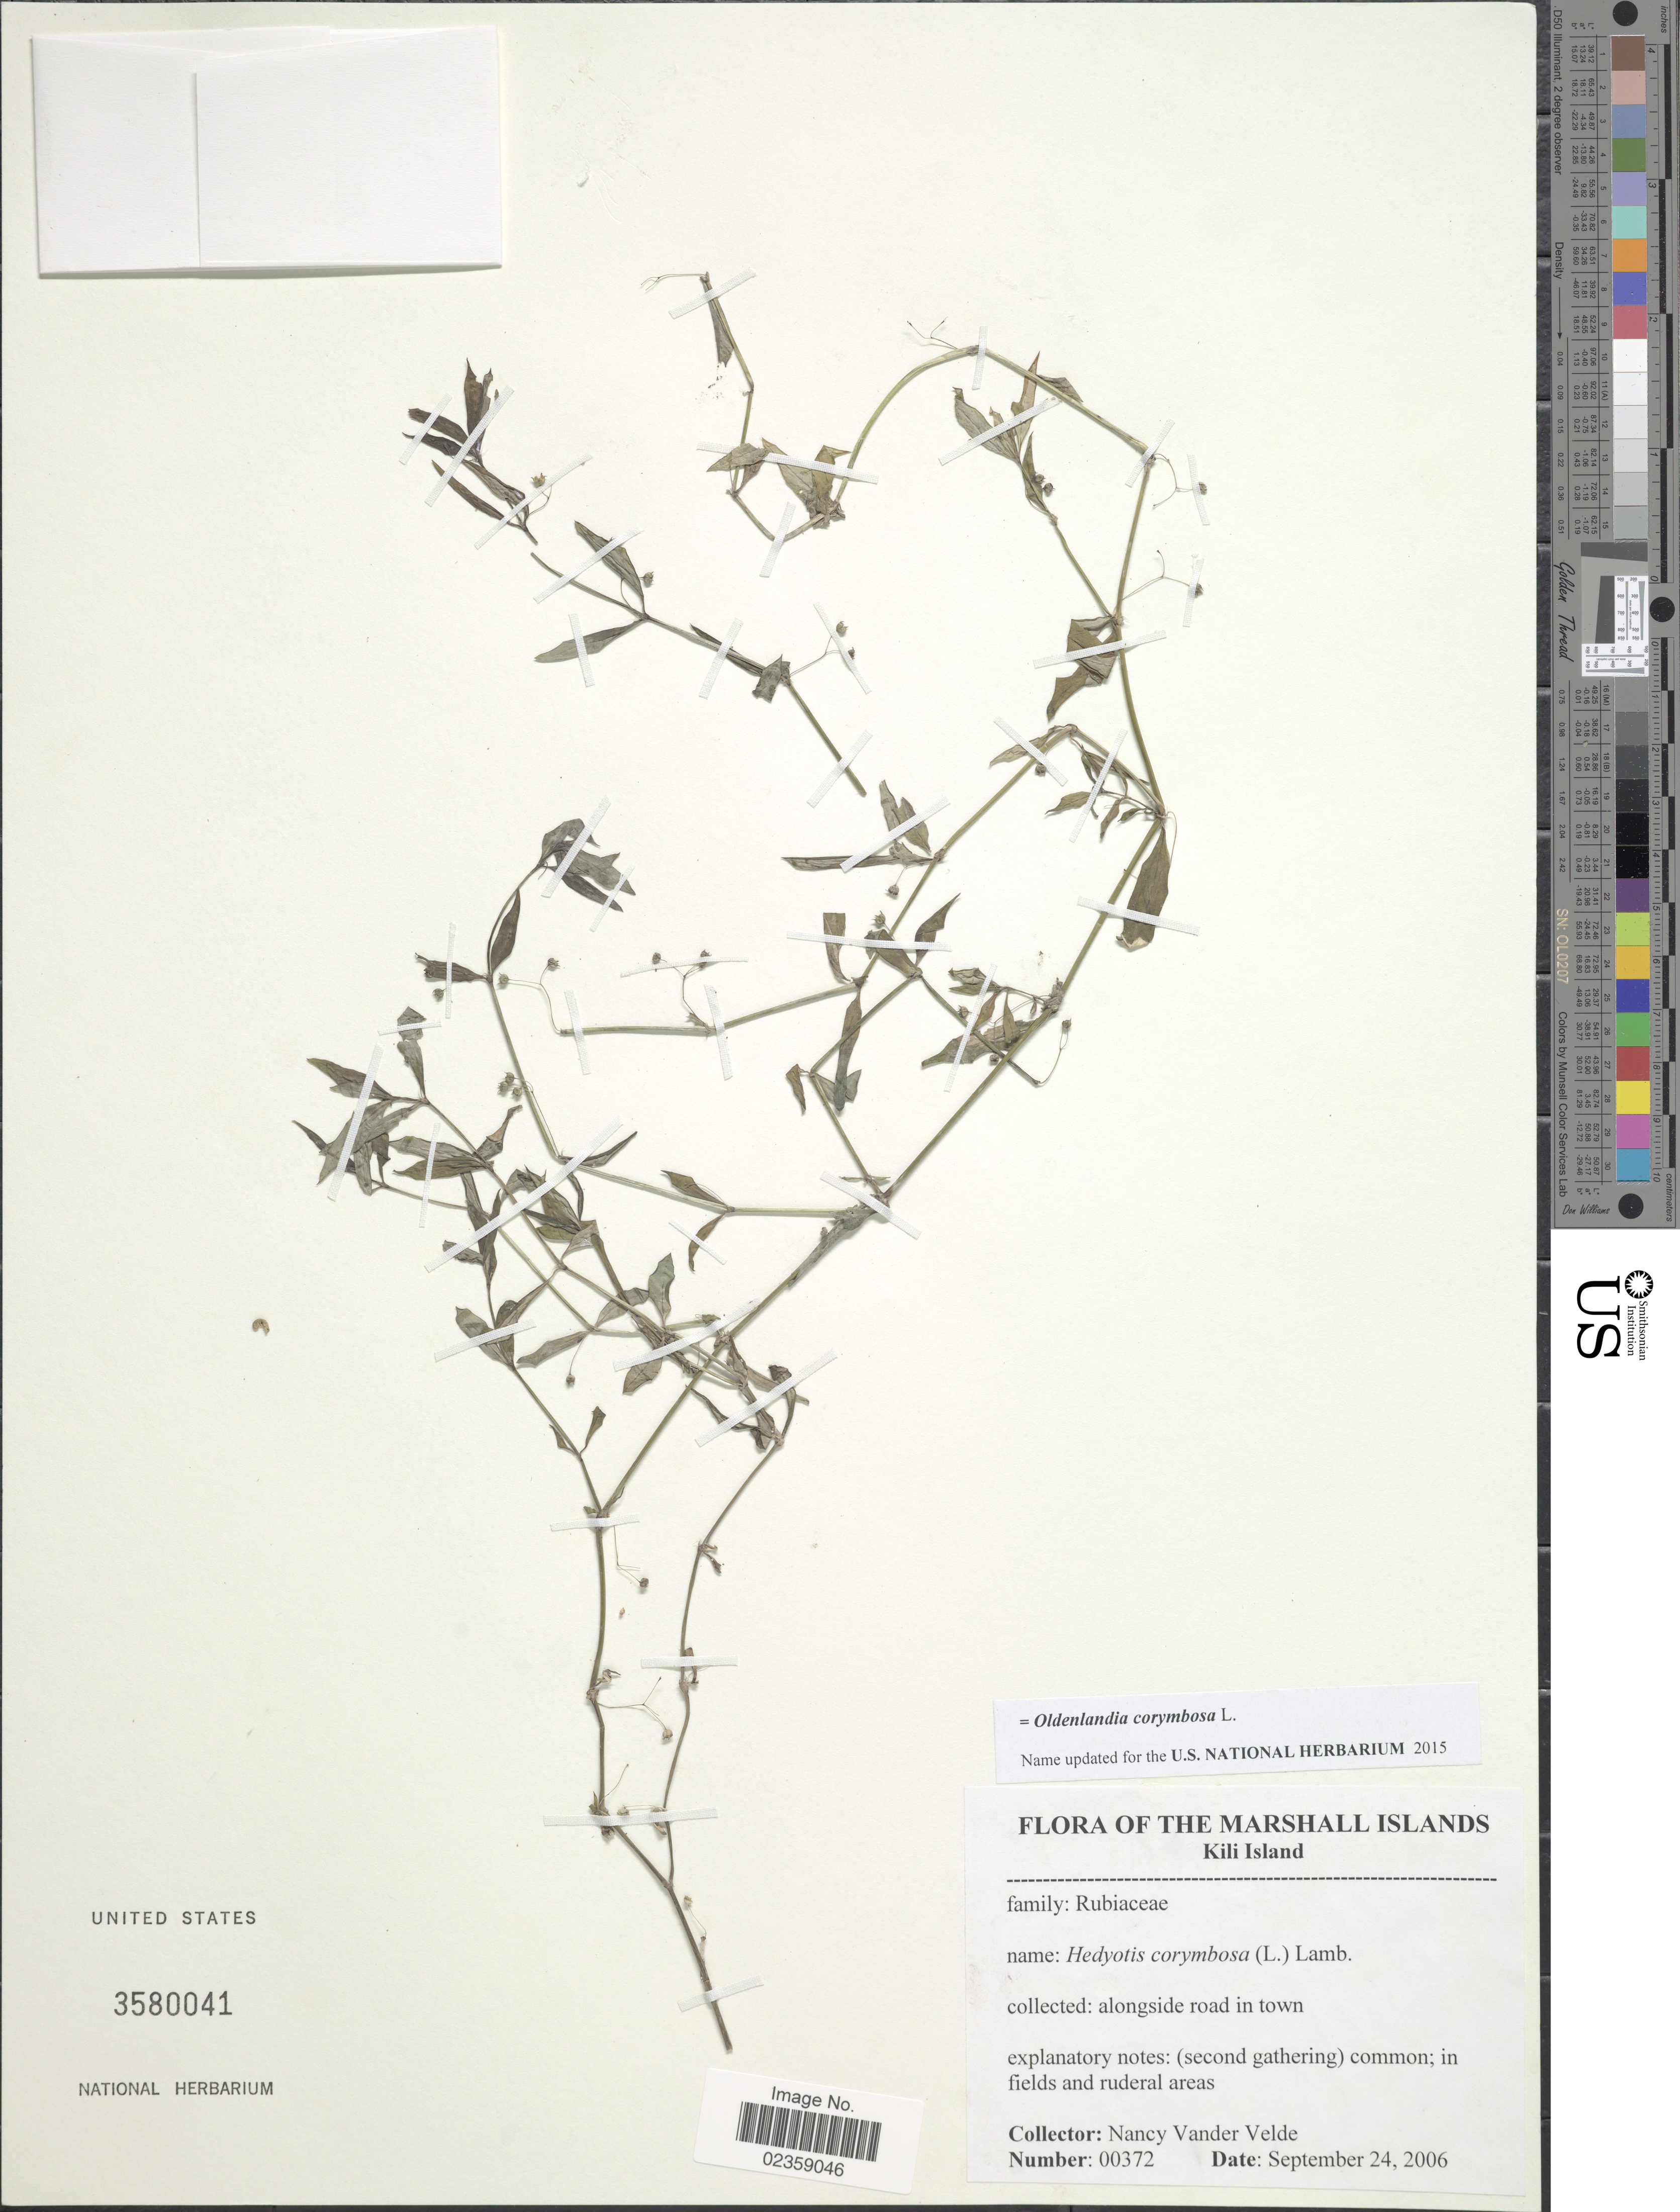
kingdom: Plantae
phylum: Tracheophyta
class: Magnoliopsida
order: Gentianales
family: Rubiaceae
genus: Oldenlandia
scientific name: Oldenlandia corymbosa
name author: L.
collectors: N. Vander Velde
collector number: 00372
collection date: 2006-09-24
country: Marshall Islands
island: Kili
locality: Kili Island. Alongside road in town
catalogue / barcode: US 3580041